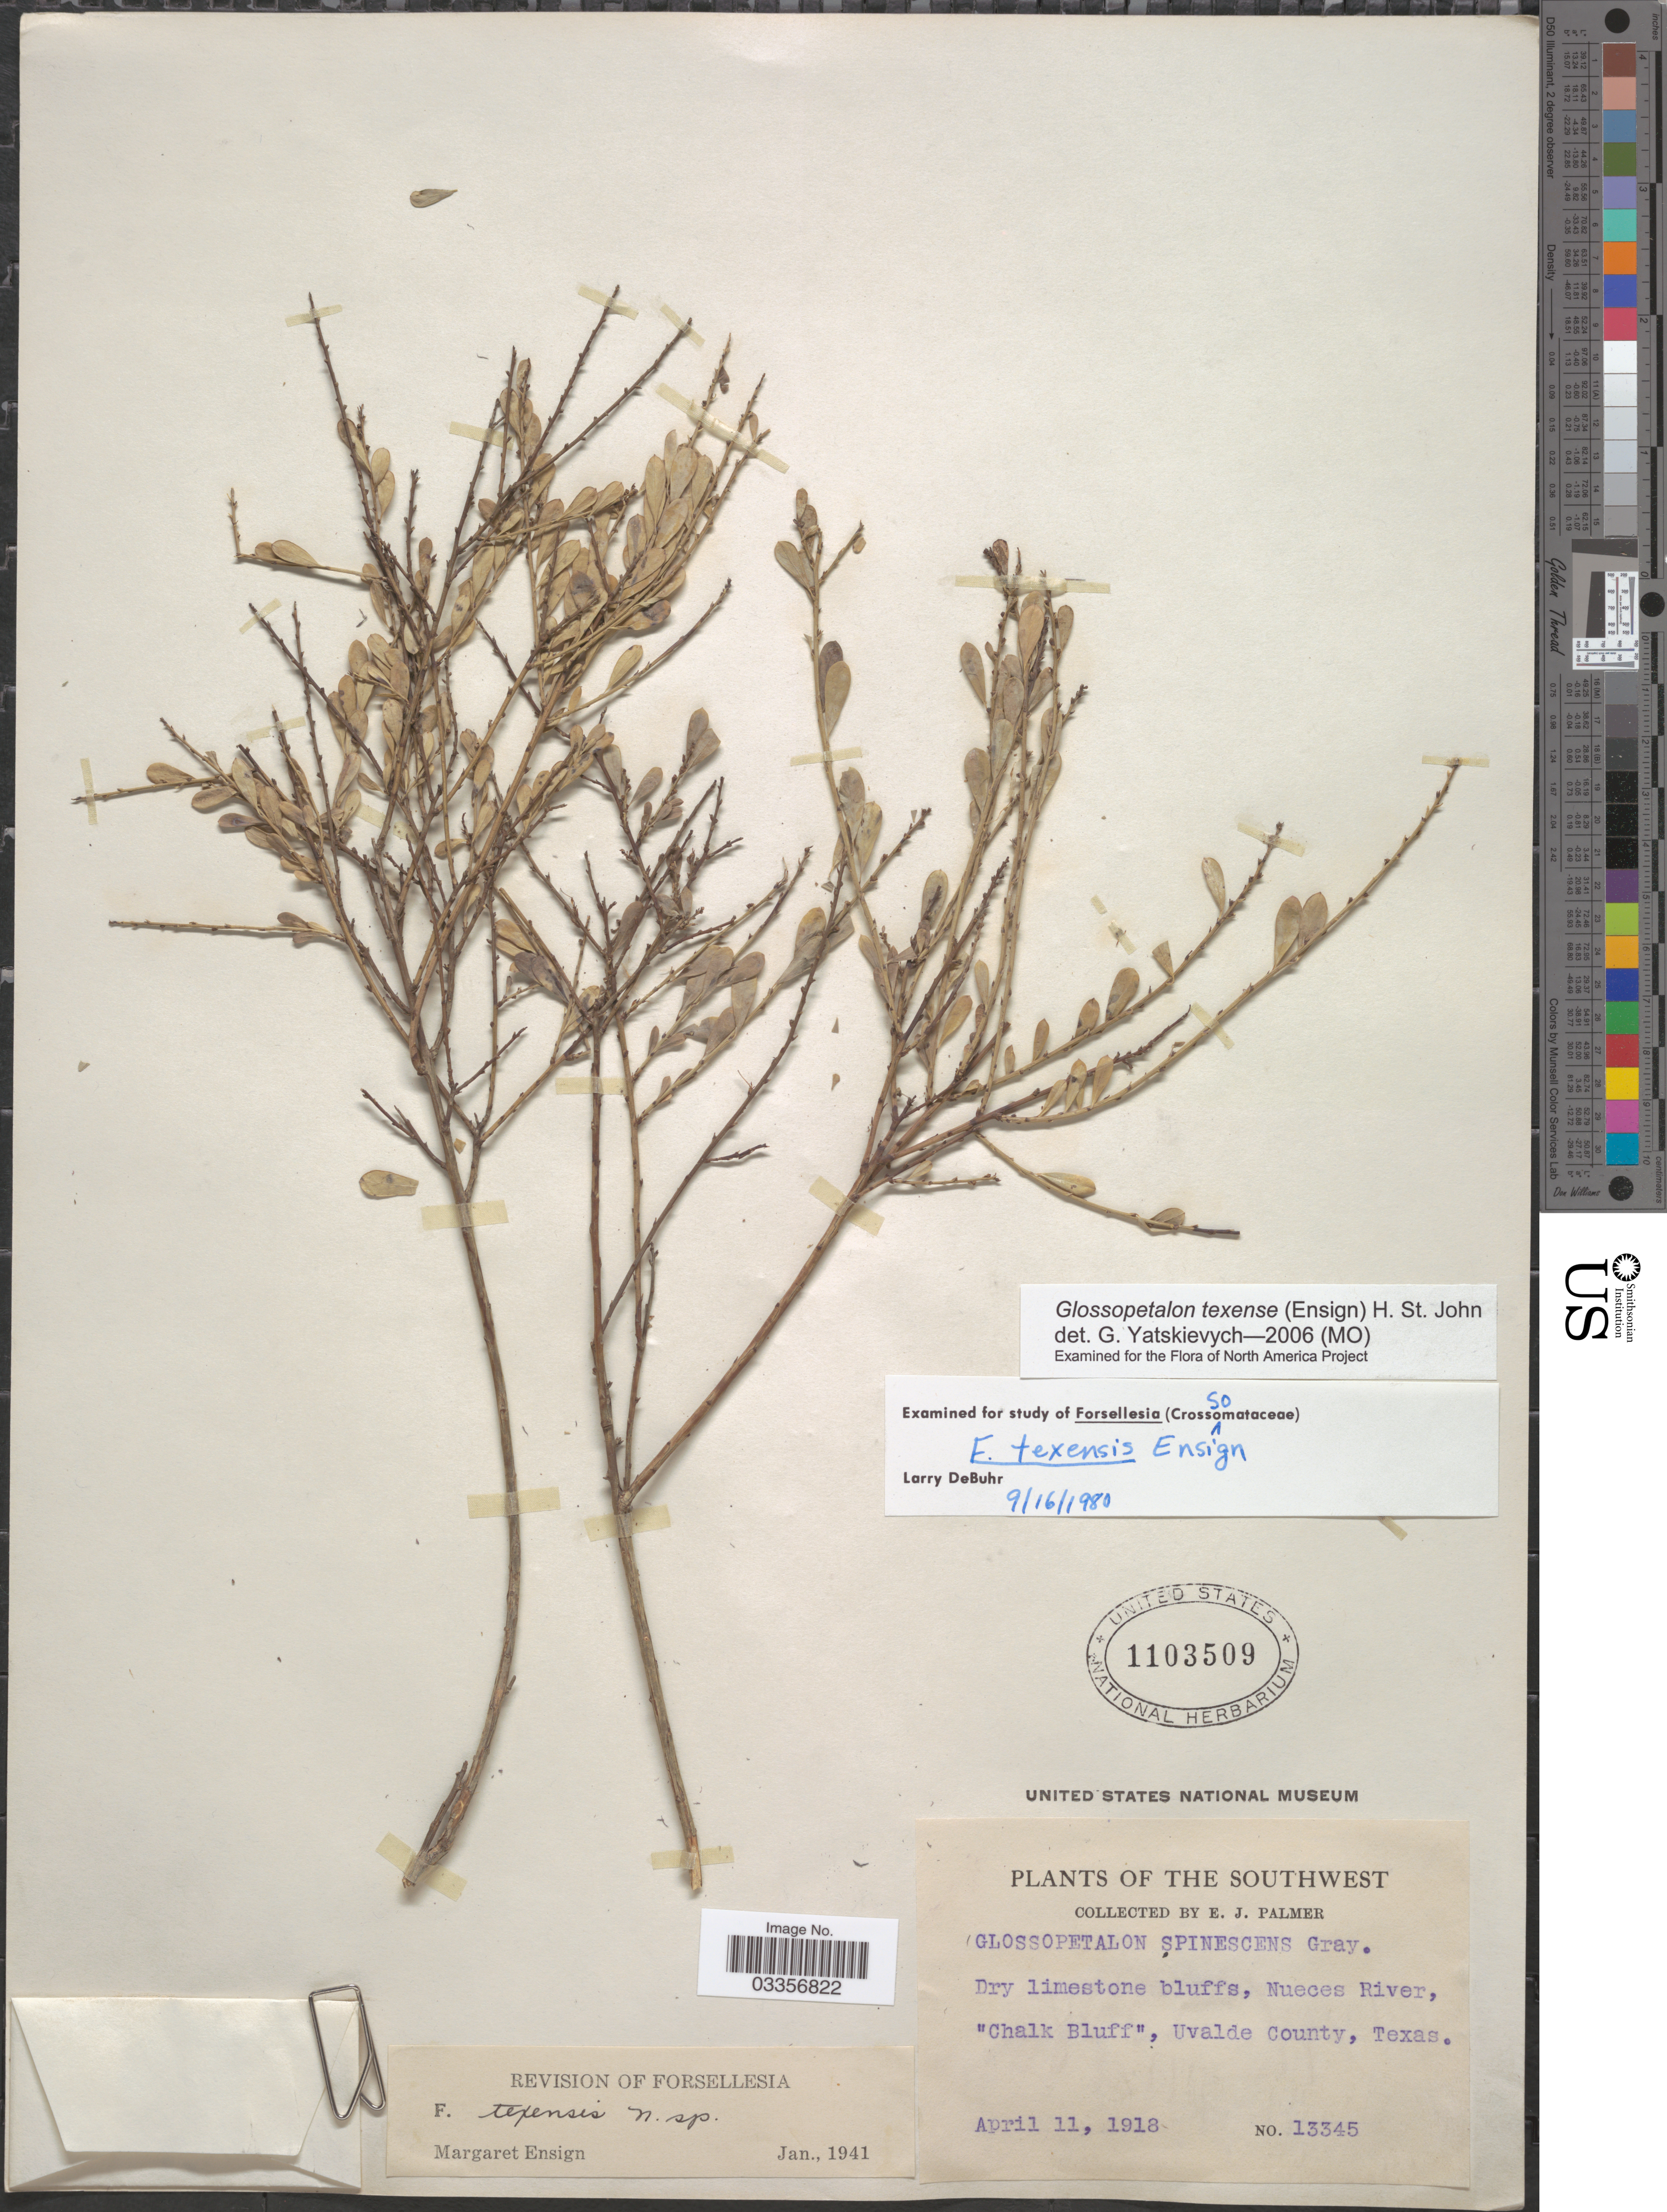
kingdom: Plantae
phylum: Tracheophyta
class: Magnoliopsida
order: Crossosomatales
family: Crossosomataceae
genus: Glossopetalon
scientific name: Glossopetalon texense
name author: (Ensign) H. St. John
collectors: E. J. Palmer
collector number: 13345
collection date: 1918-04-11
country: United States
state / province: Texas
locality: The Southwest, Nueces River, "Chalk Bluff", Uvalde County.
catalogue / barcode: US 1103509